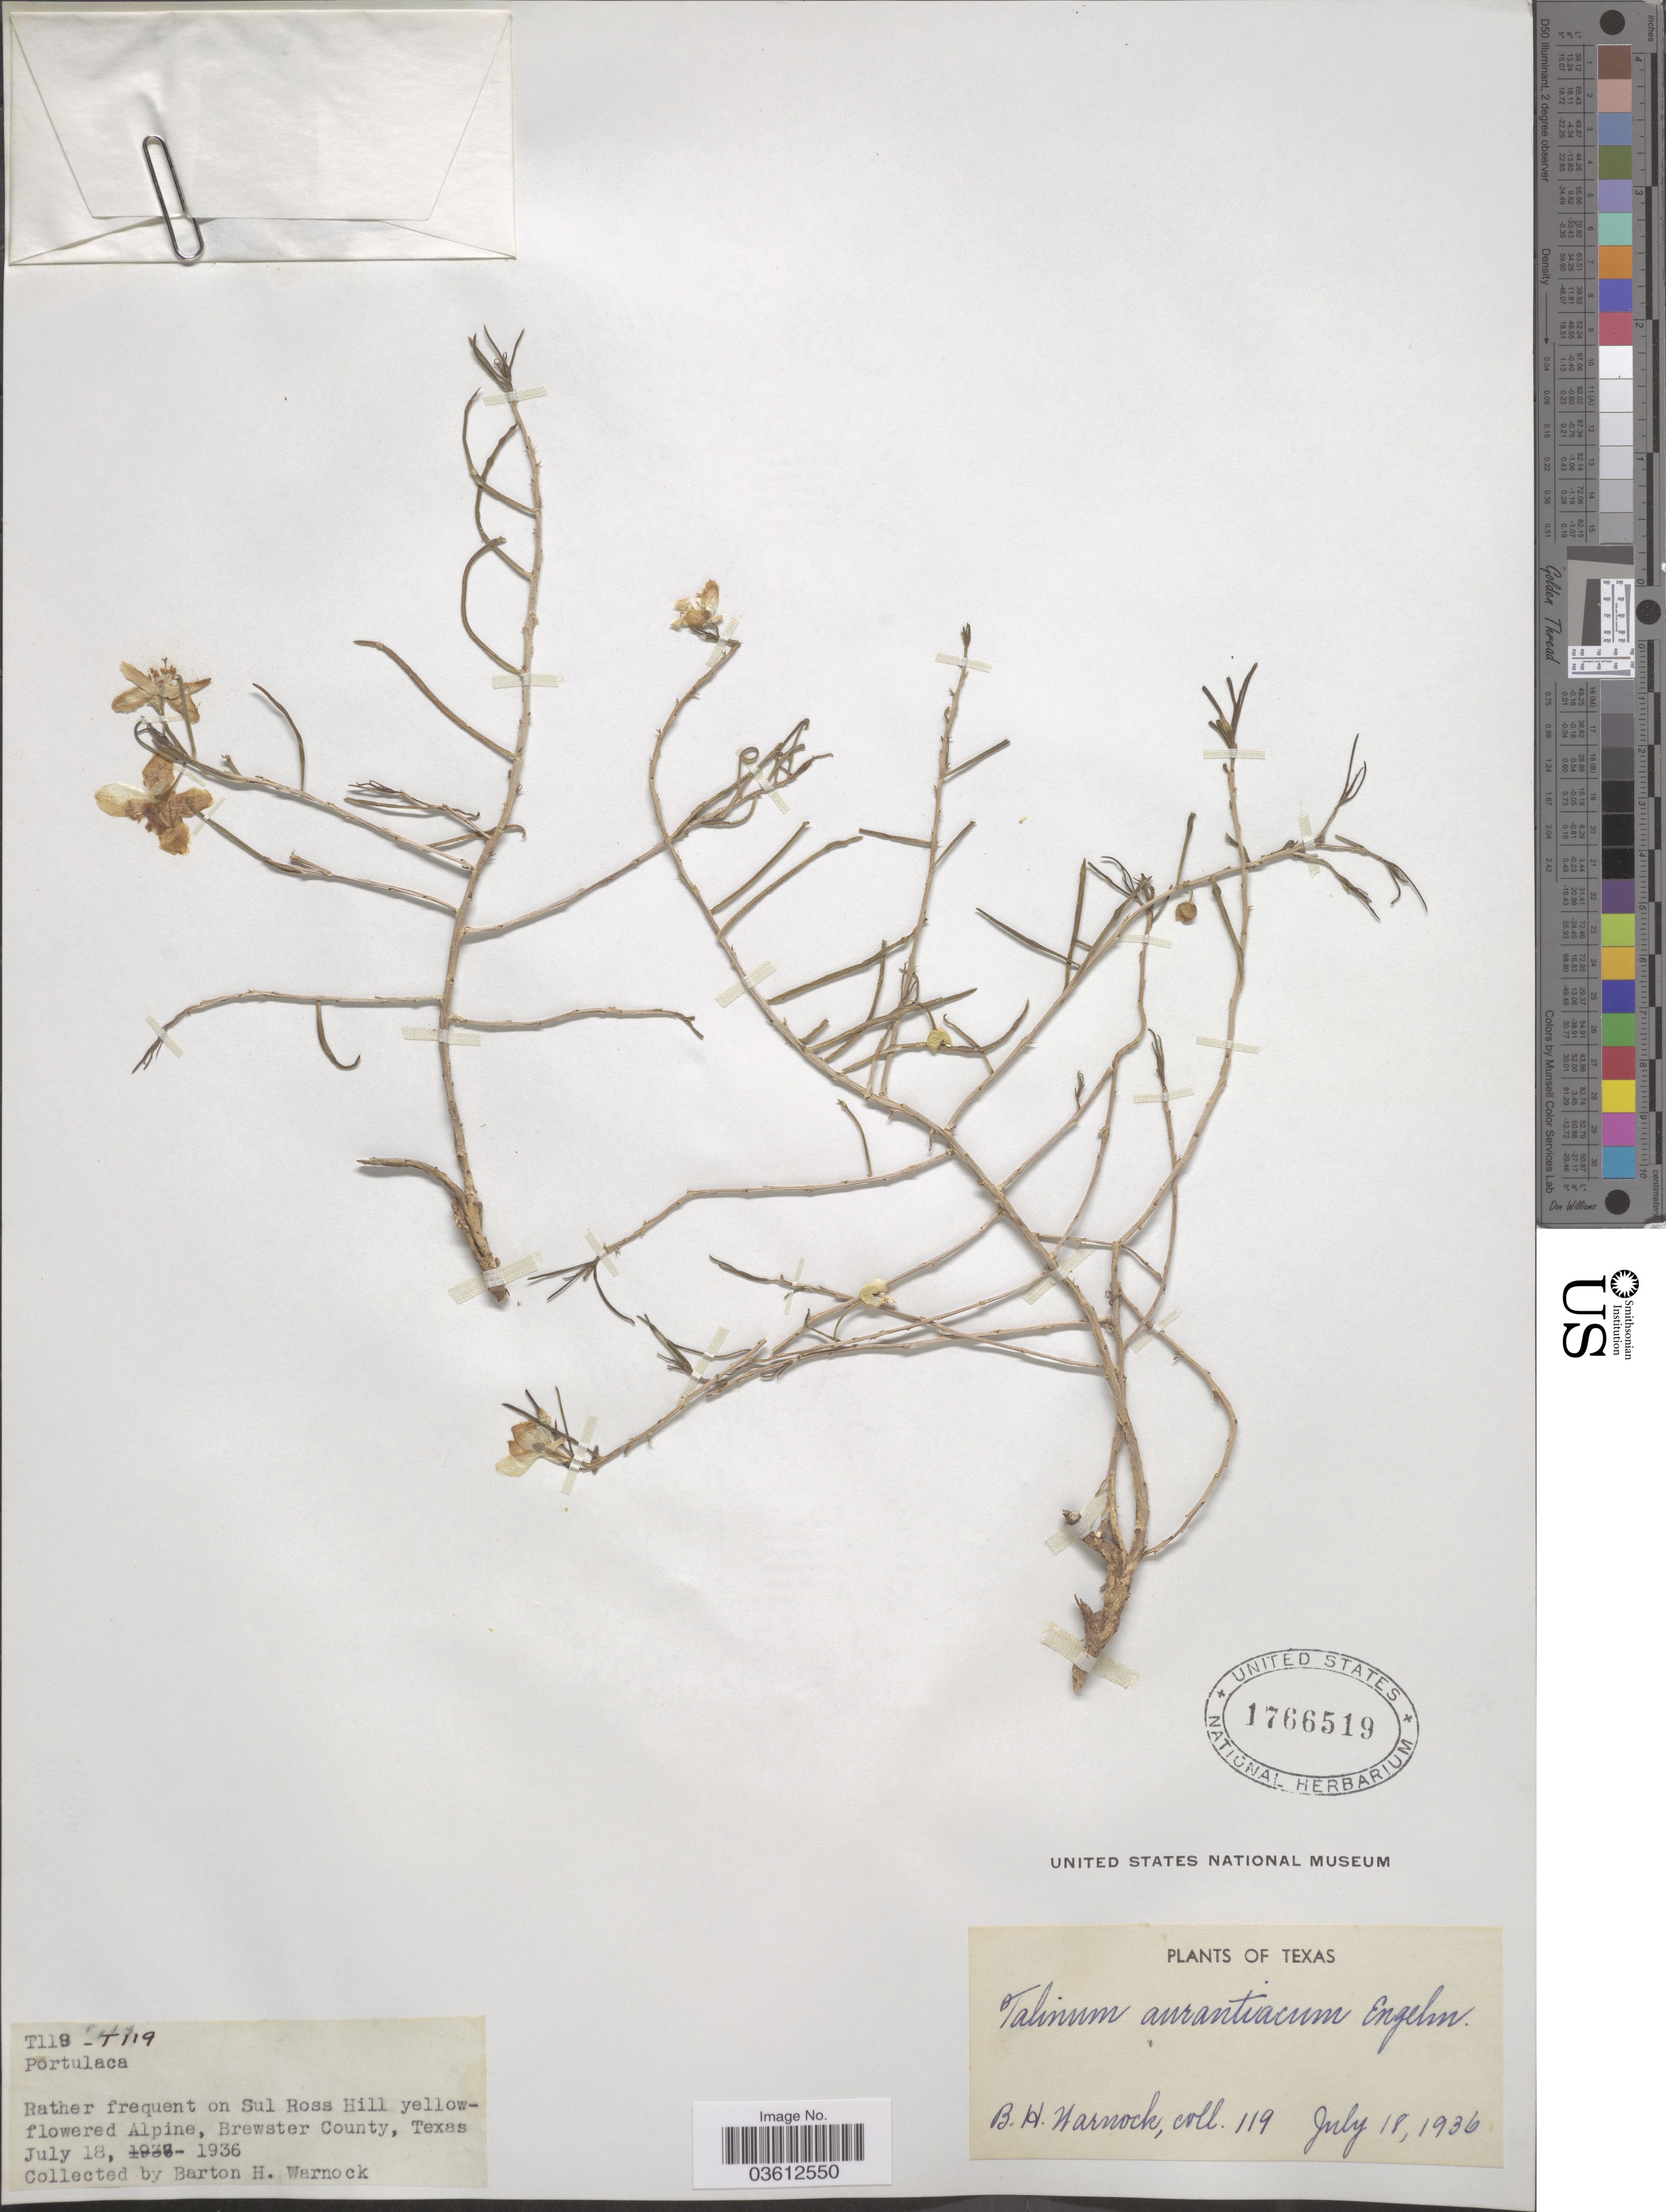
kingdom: Plantae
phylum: Tracheophyta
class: Magnoliopsida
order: Caryophyllales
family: Talinaceae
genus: Talinum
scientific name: Talinum angustissimum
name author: (Engelm.) Wooton & Standl.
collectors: B. H. Warnock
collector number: T119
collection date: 1936-07-18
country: United States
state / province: Texas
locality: On Sul Ross Hill. Brewster County.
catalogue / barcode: US 1766519